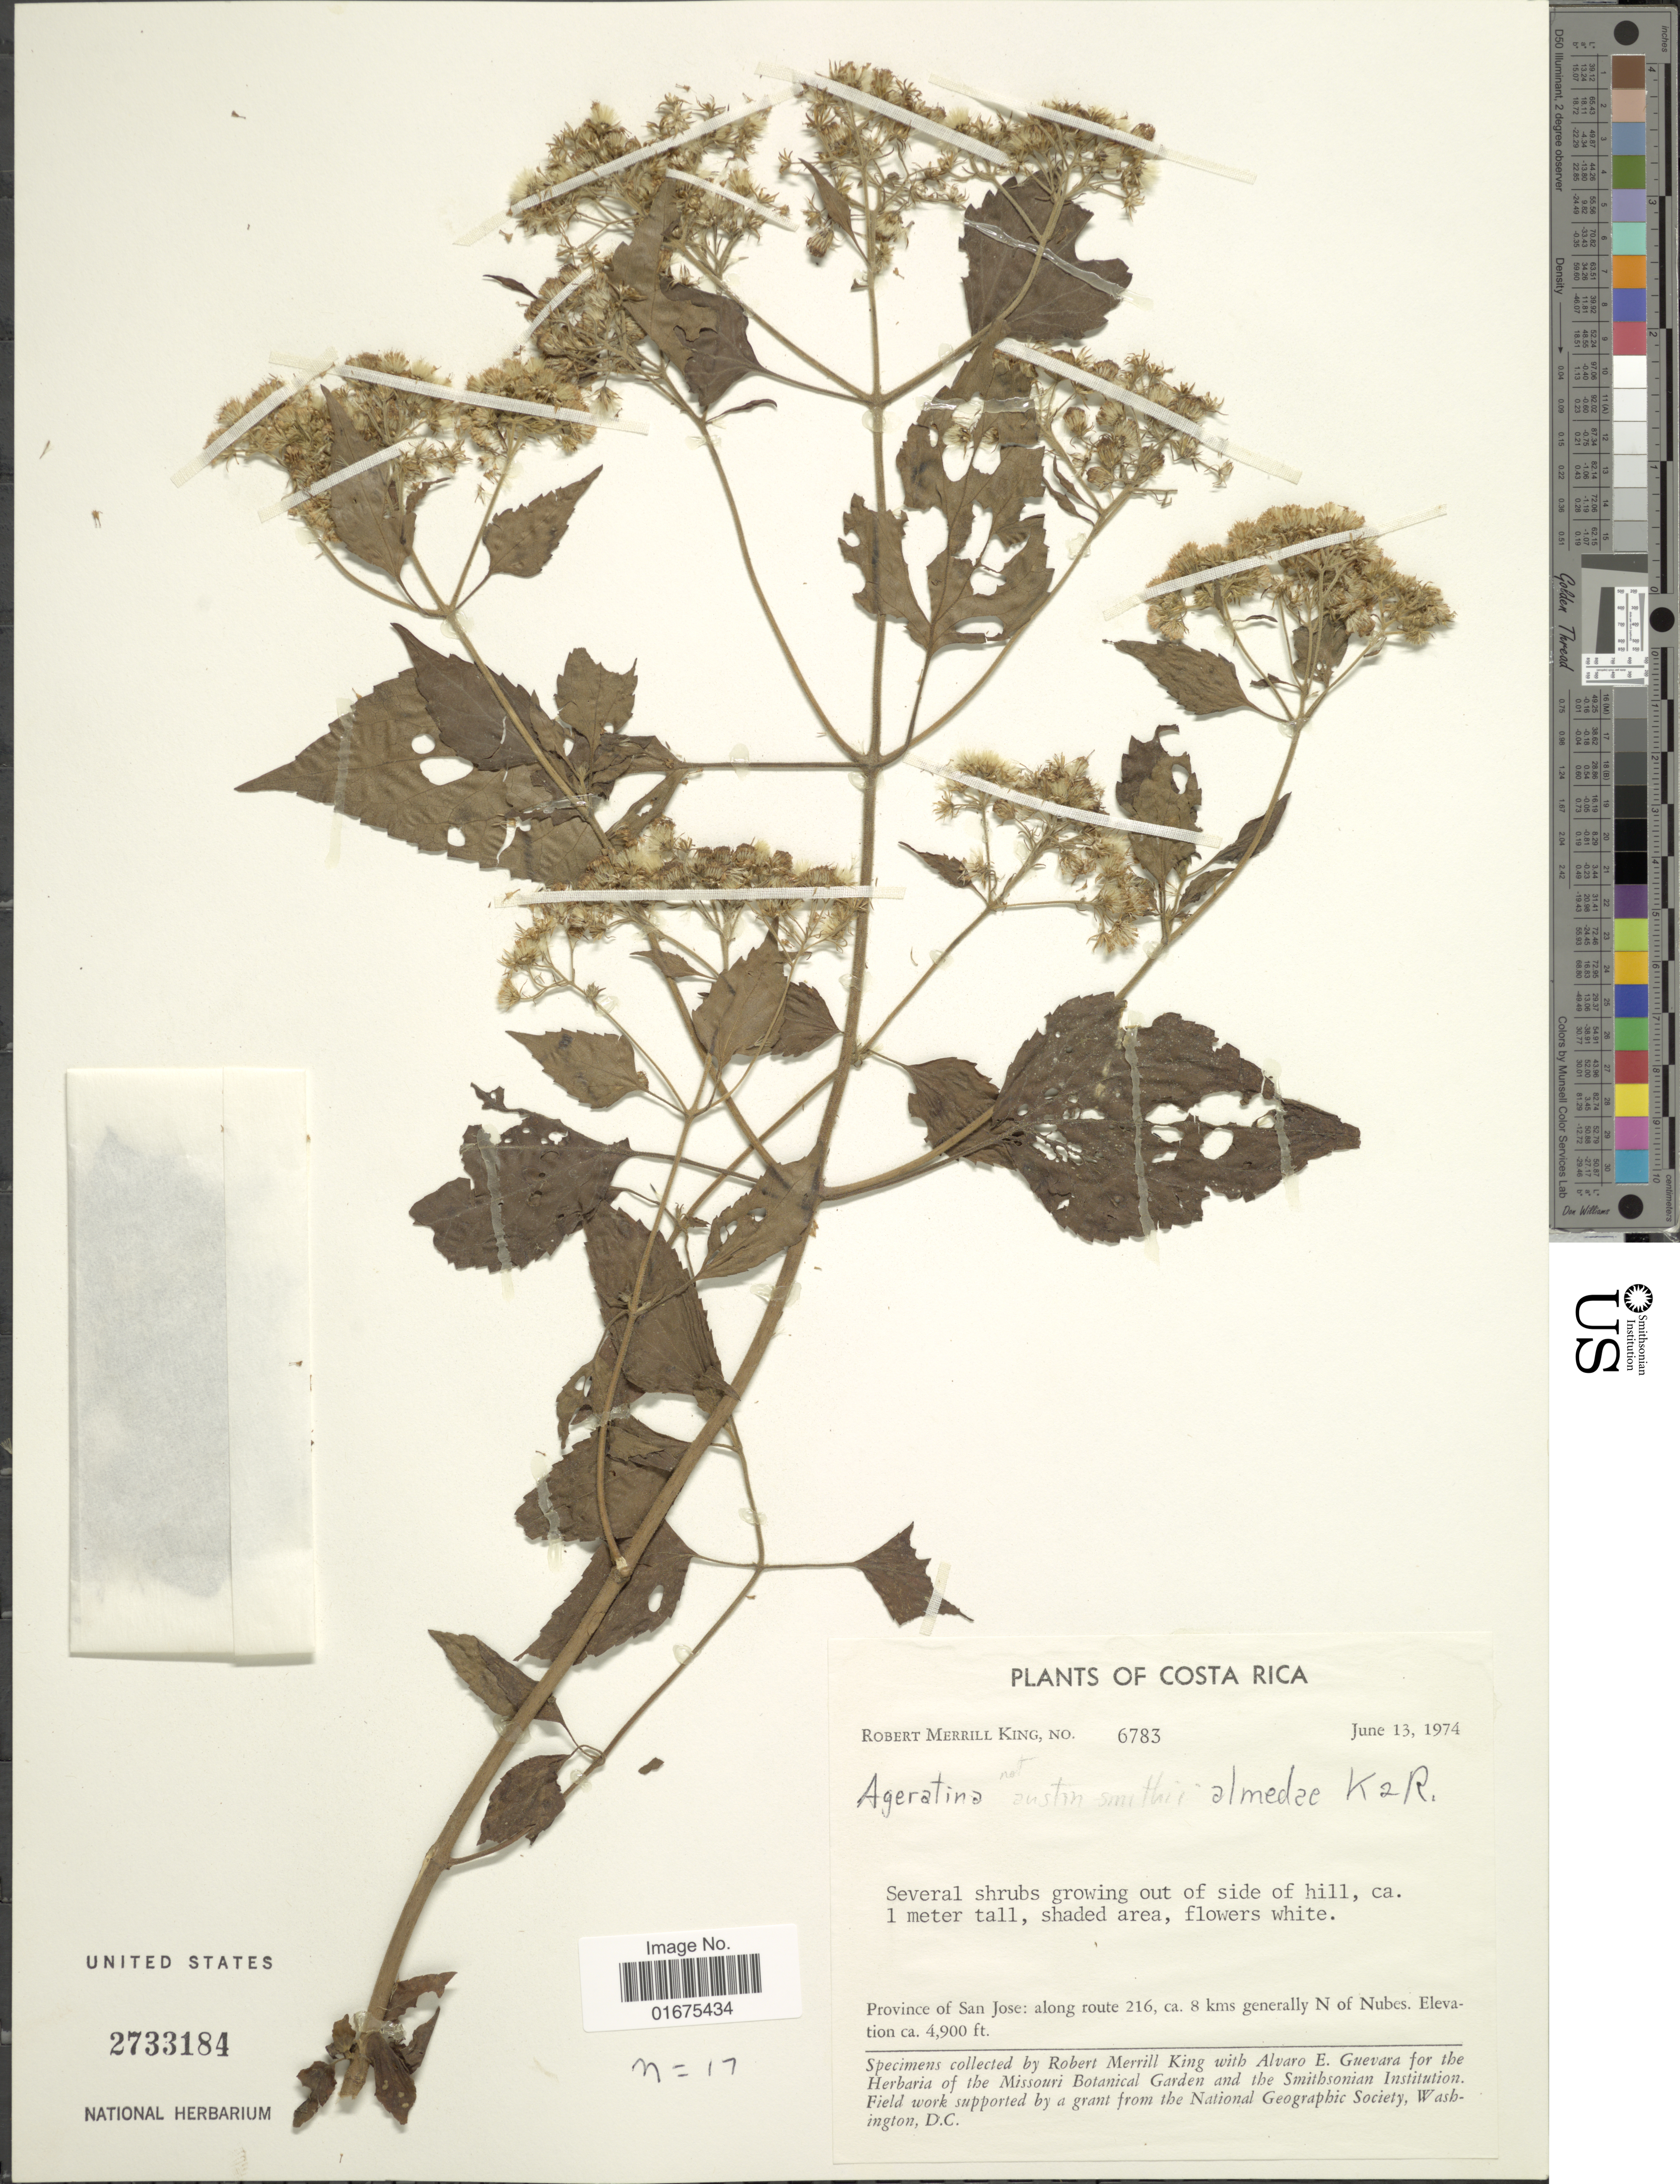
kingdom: Plantae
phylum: Tracheophyta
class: Magnoliopsida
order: Asterales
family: Asteraceae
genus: Ageratina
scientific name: Ageratina almedae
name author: R.M. King & H. Rob.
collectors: R. M. King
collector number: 6783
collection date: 1974-06-13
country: Costa Rica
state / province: San José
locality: Along route 216, ca. 8 kms generally N of Nubes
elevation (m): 1494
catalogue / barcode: US 2733184